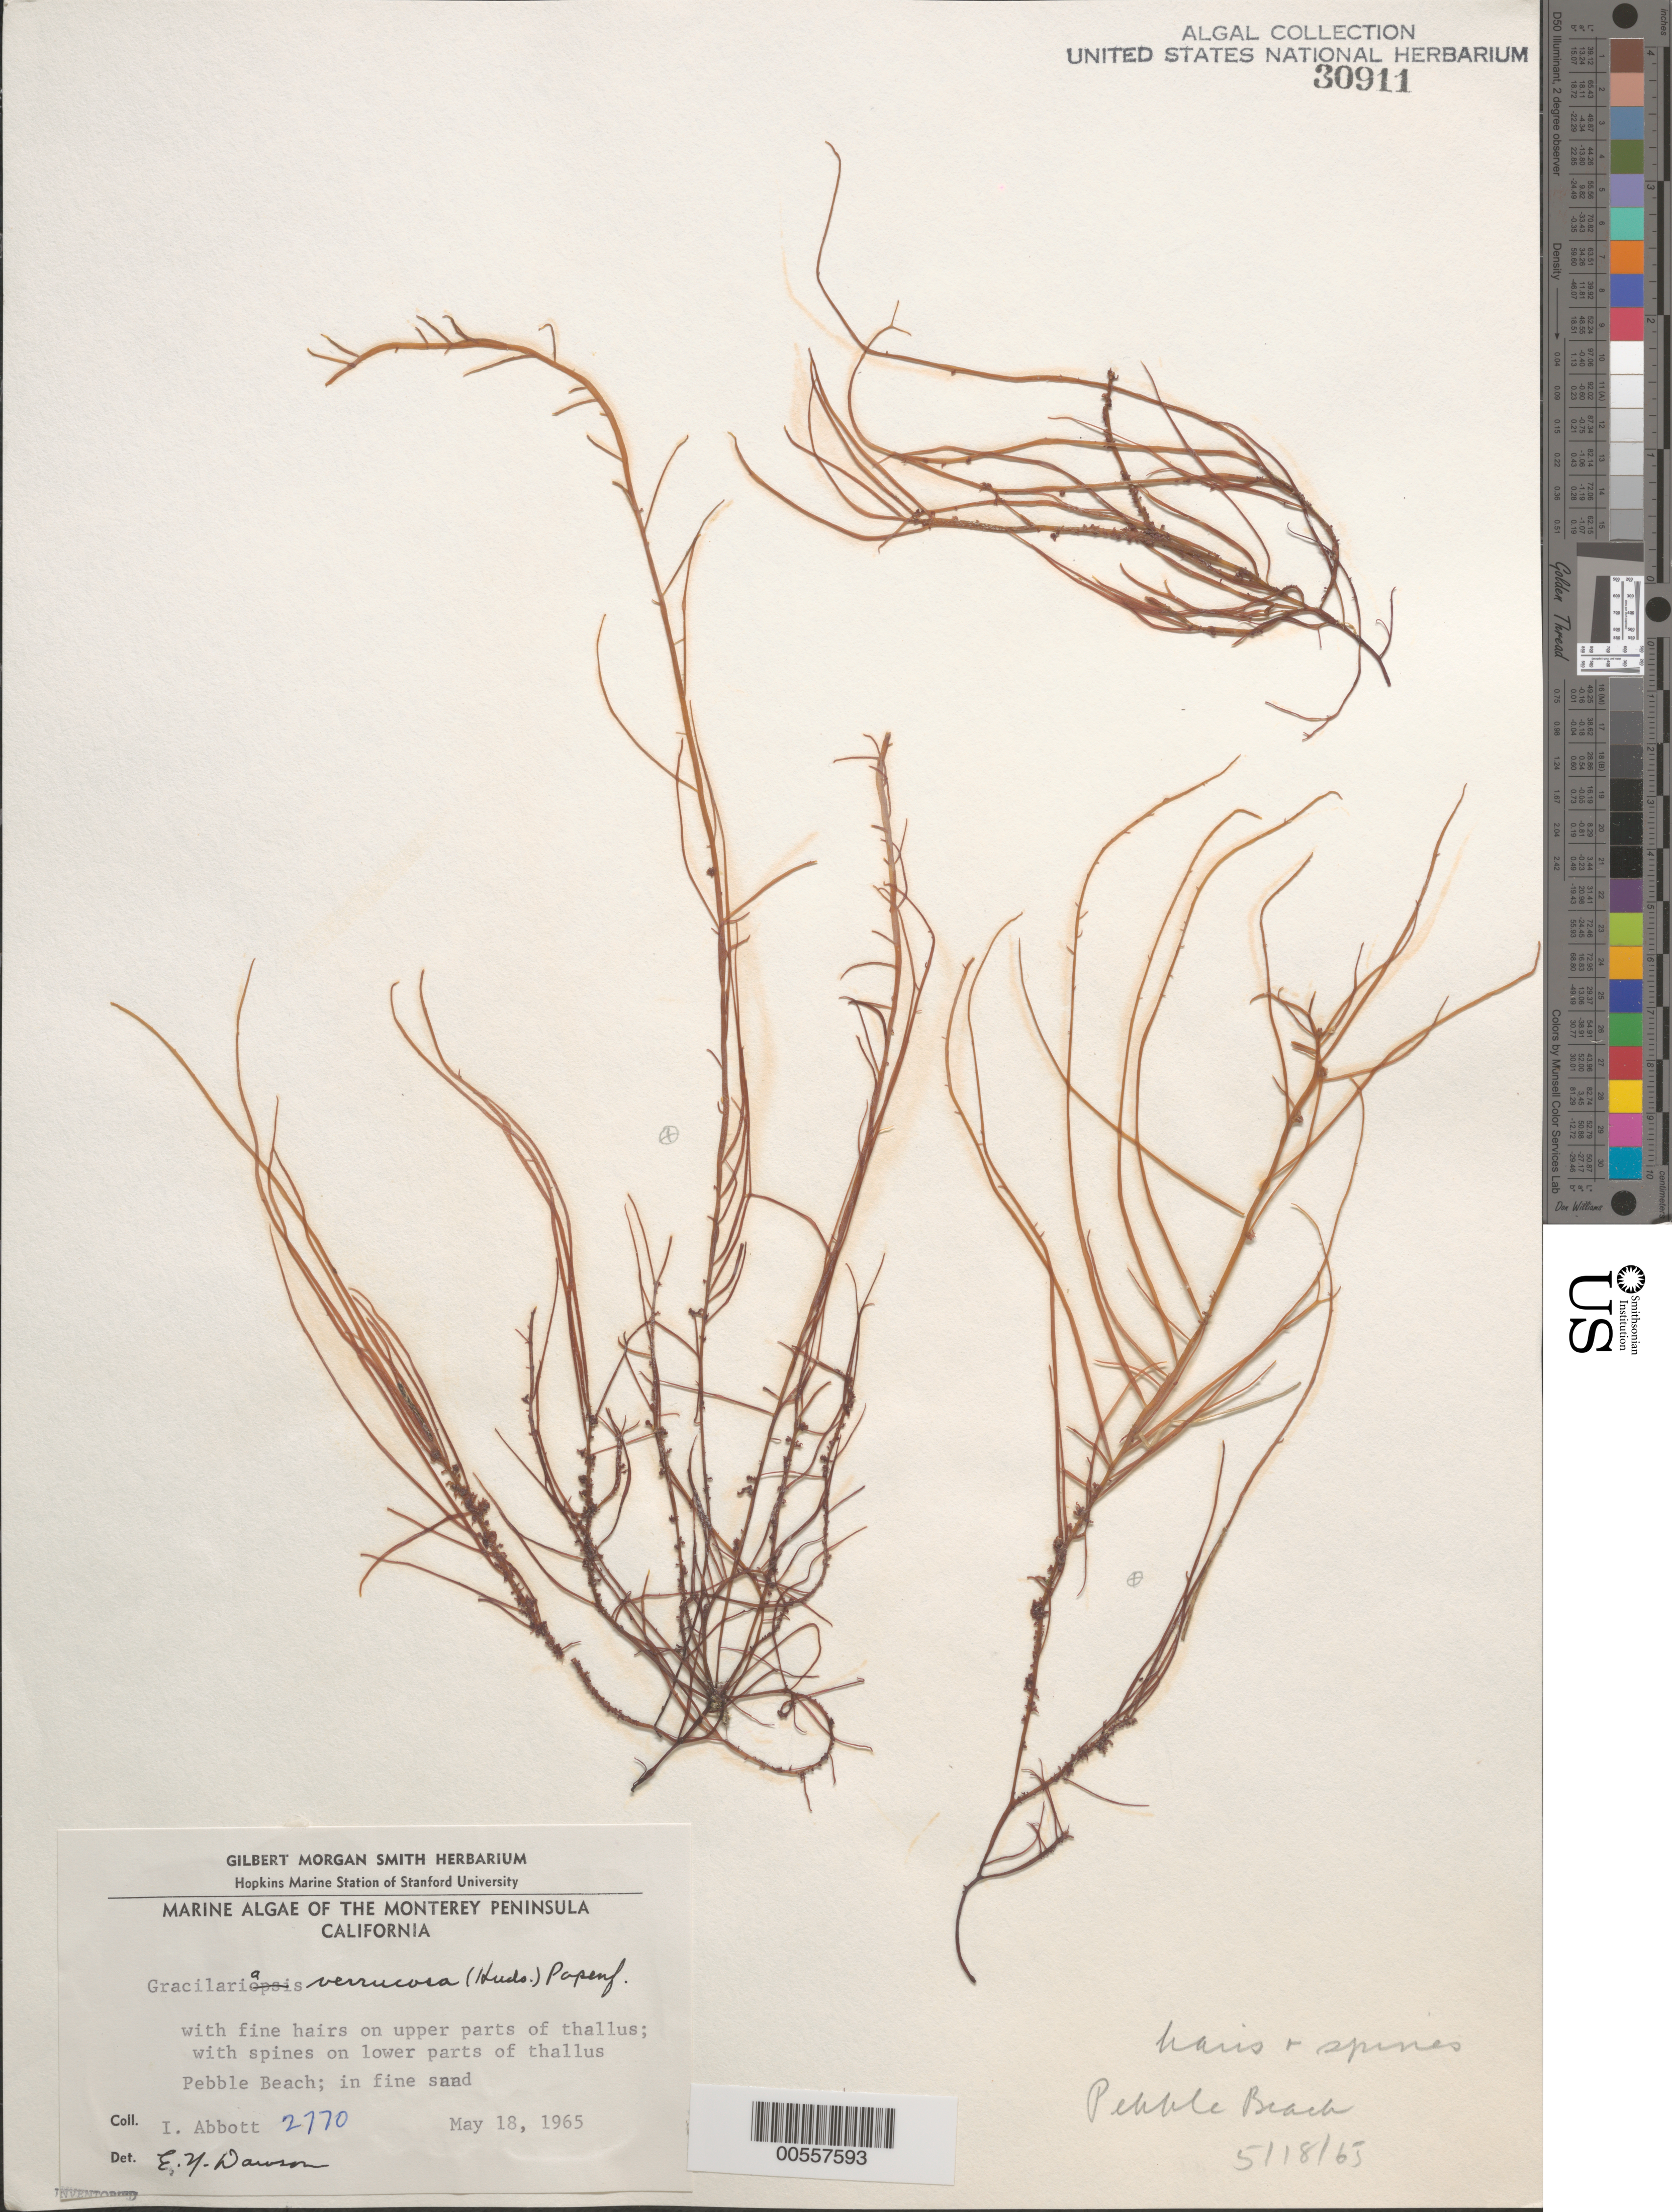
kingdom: Plantae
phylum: Rhodophyta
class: Florideophyceae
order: Gracilariales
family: Gracilariaceae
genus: Gracilariopsis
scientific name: Gracilariopsis longissima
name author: (S.G. Gmel.) Steentoft et al.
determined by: Algae name updating Project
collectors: I. A. Abbott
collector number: IAA 2770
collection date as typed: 18 May 1965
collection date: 1965-05-18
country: United States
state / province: California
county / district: Monterey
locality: Pebble Beach, Monterey Peninsula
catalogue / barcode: US 30911